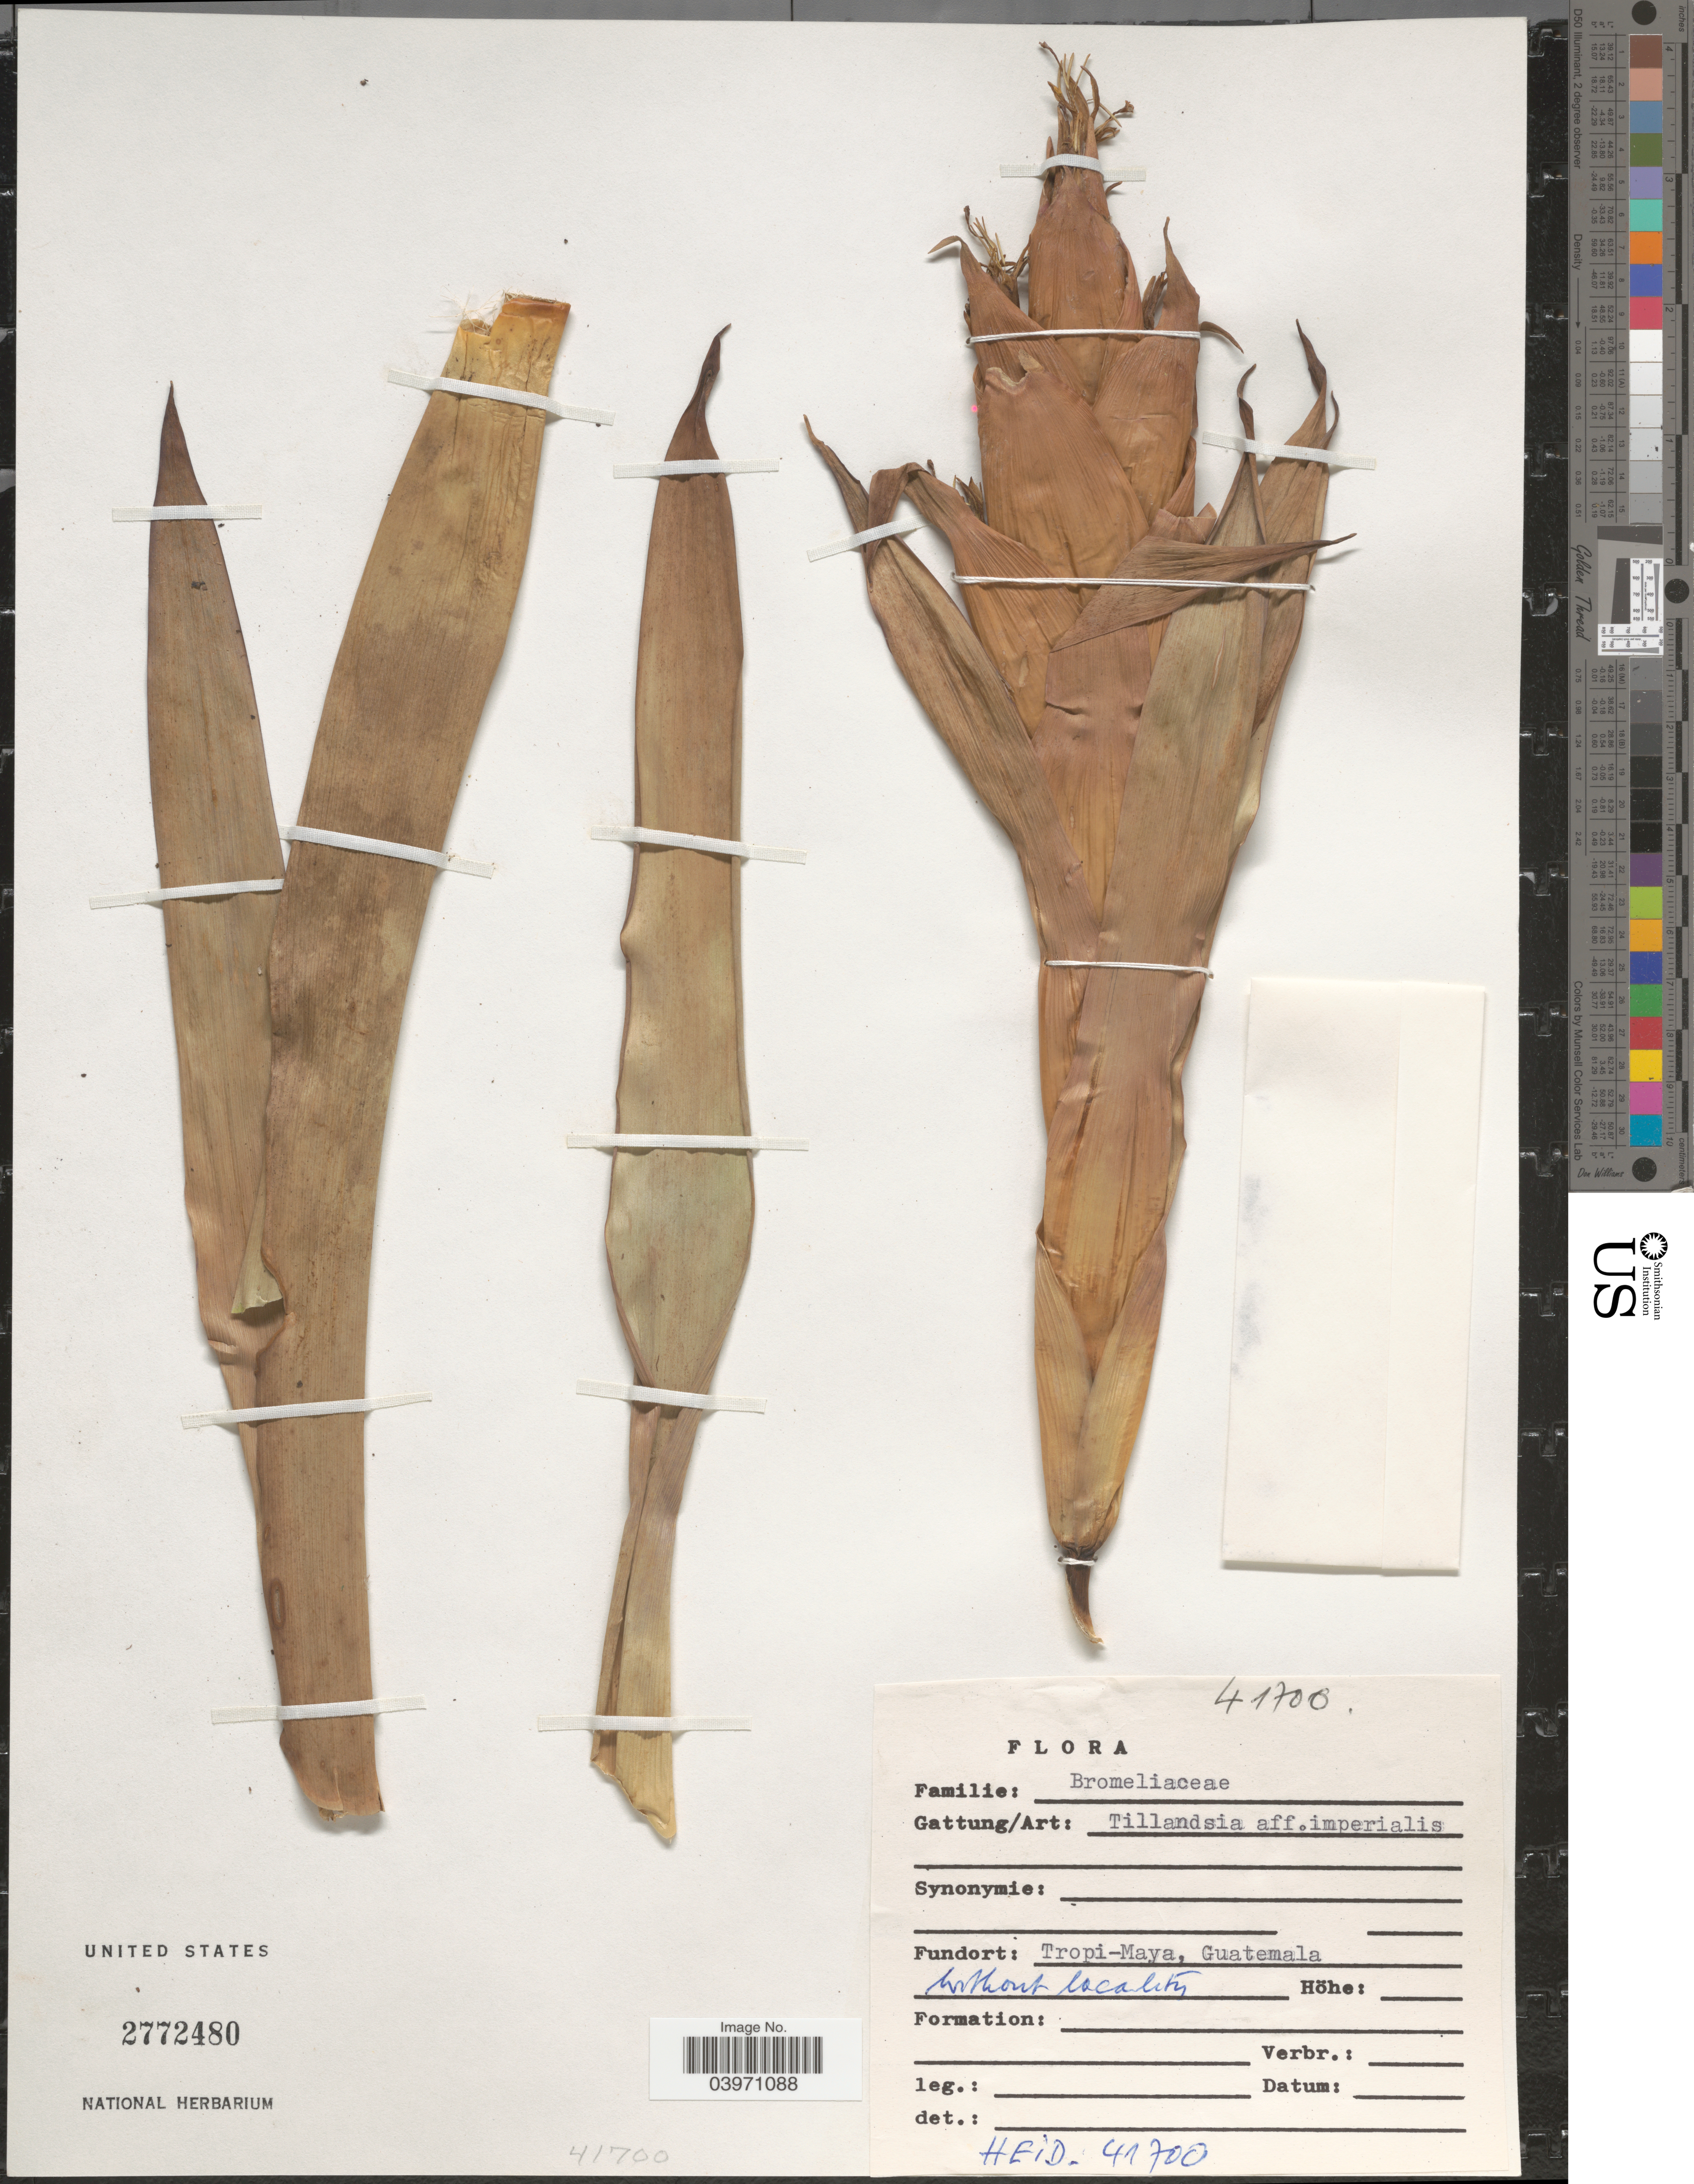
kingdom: Plantae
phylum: Tracheophyta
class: Liliopsida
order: Poales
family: Bromeliaceae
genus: Tillandsia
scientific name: Tillandsia imperialis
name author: É. Morren & Mez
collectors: Heid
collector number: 41700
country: Guatemala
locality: Tropi-Maya.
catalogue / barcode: US 2772480